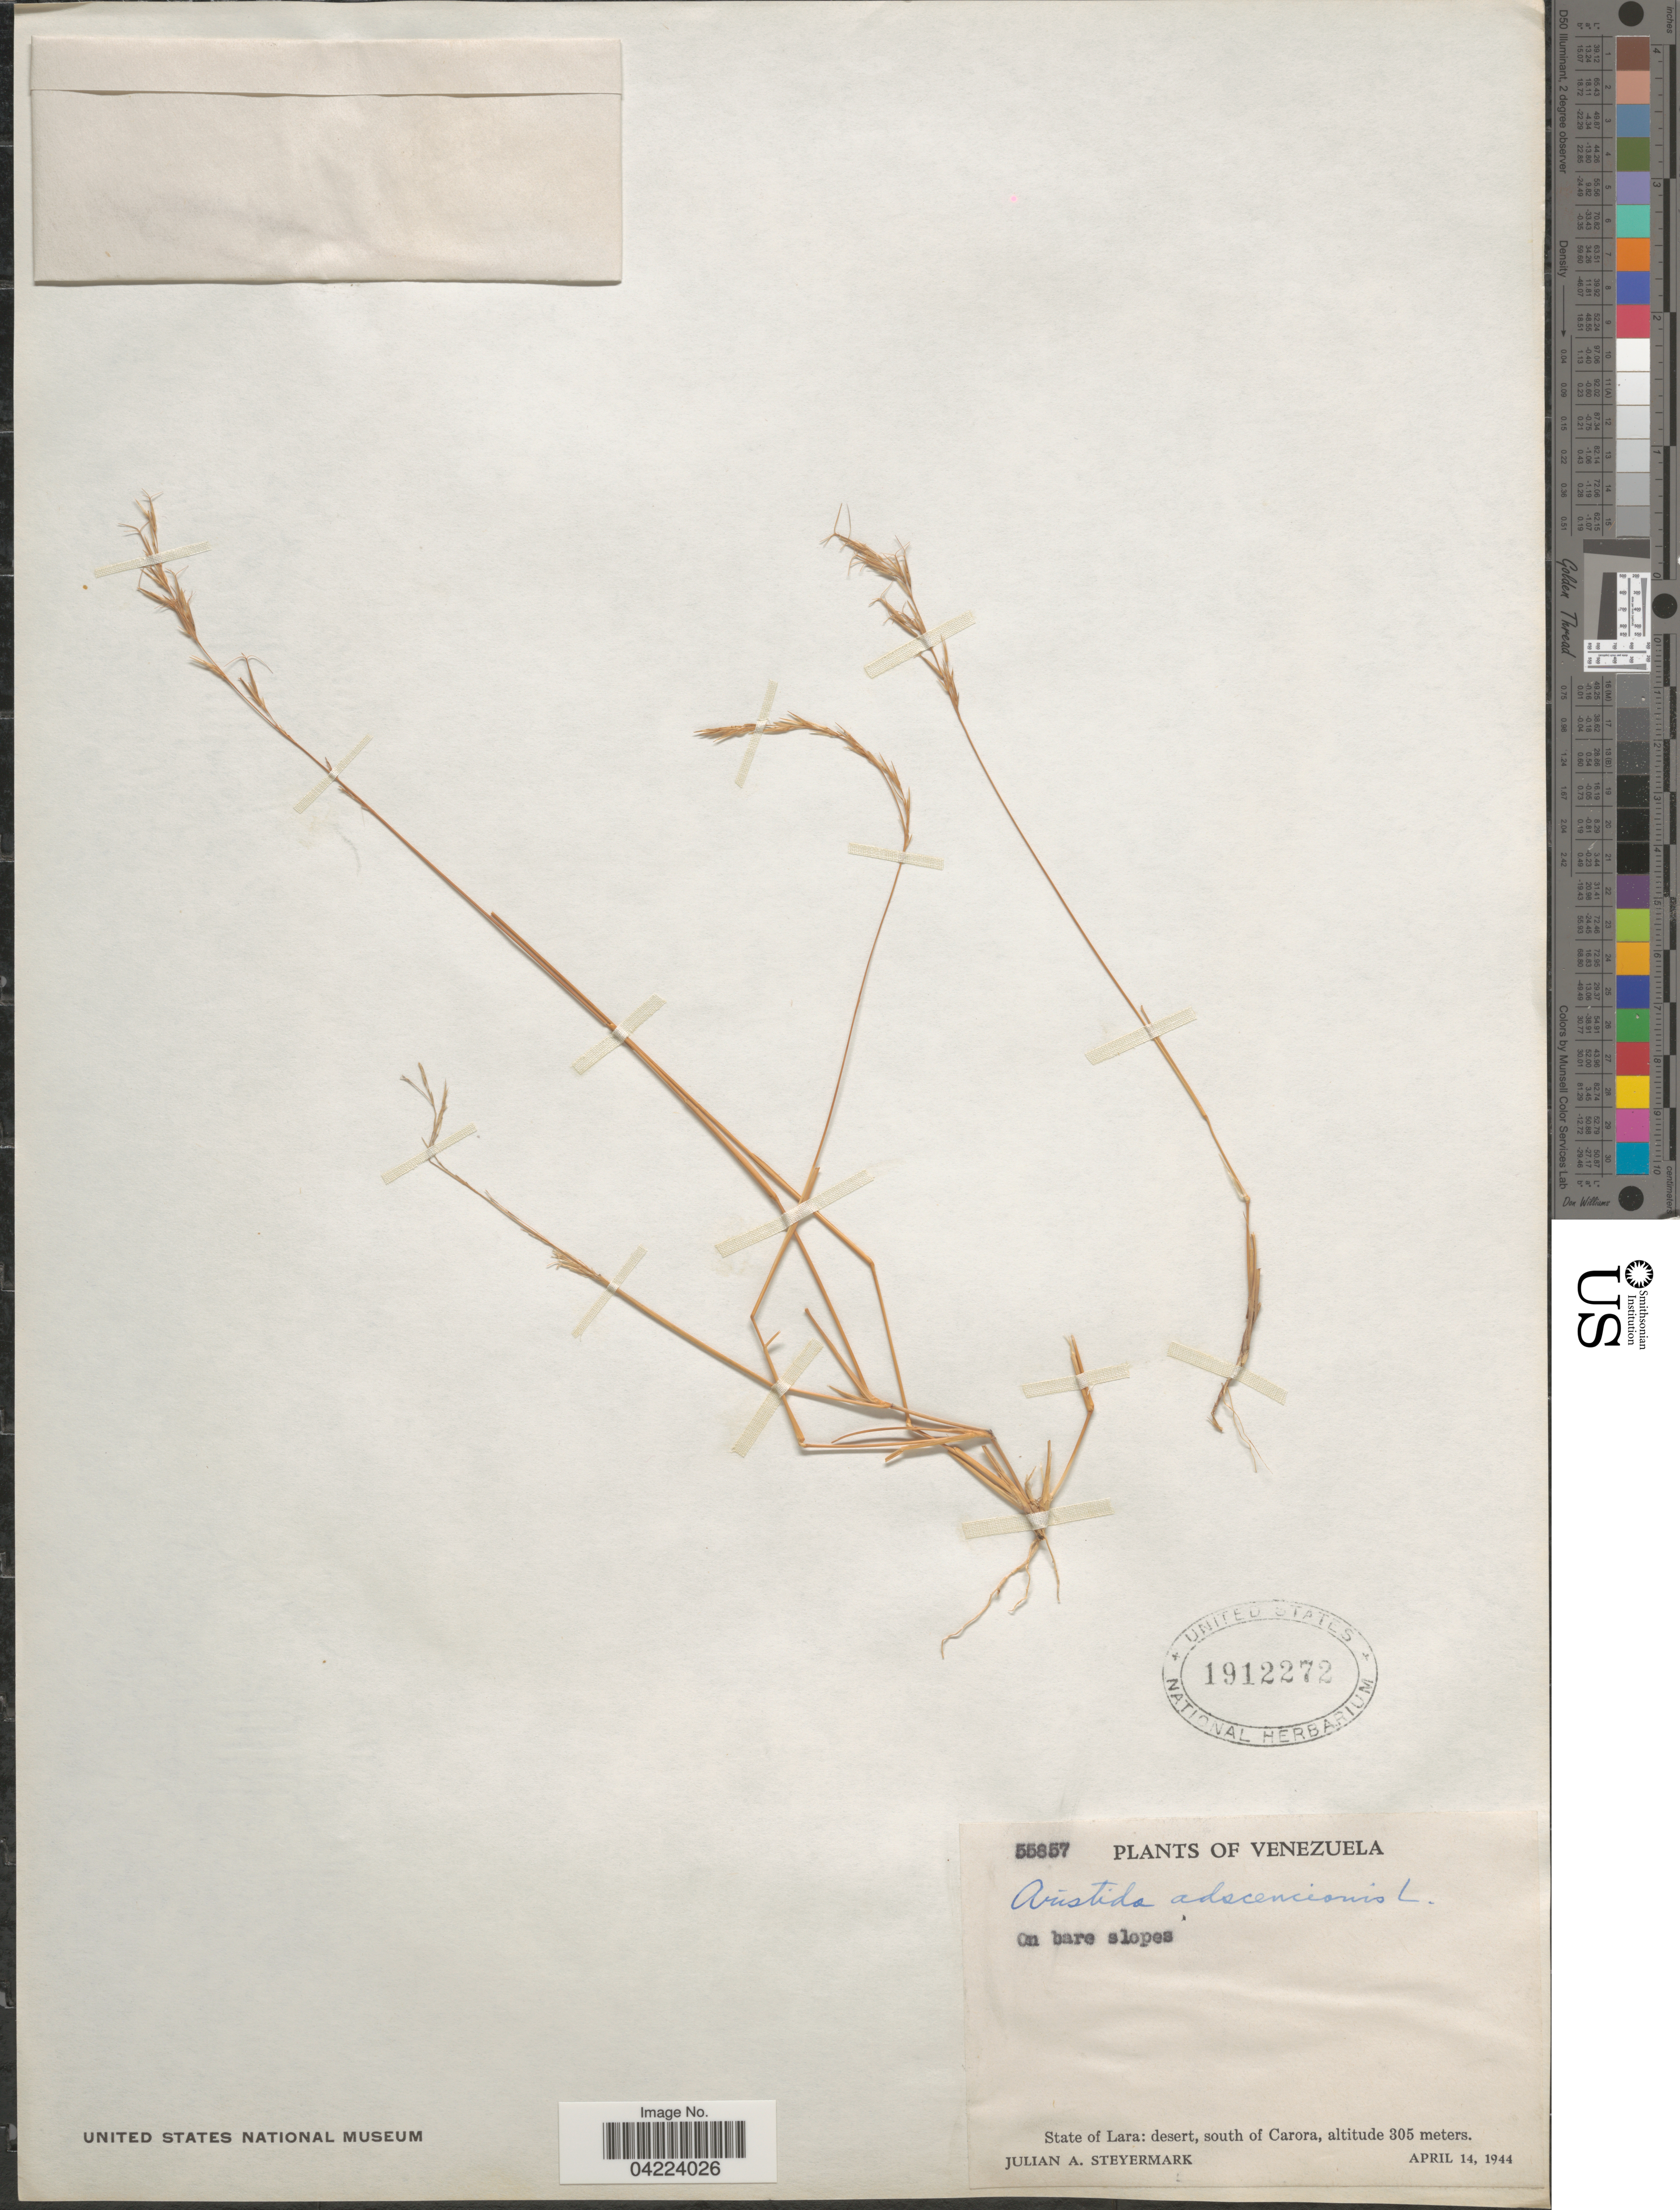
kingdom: Plantae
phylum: Tracheophyta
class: Liliopsida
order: Poales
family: Poaceae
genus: Aristida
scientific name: Aristida adscensionis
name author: L.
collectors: J. Steyermark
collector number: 55857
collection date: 1944-04-14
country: Venezuela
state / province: Lara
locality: Desert, south of Carora.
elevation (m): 305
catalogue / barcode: US 1912272